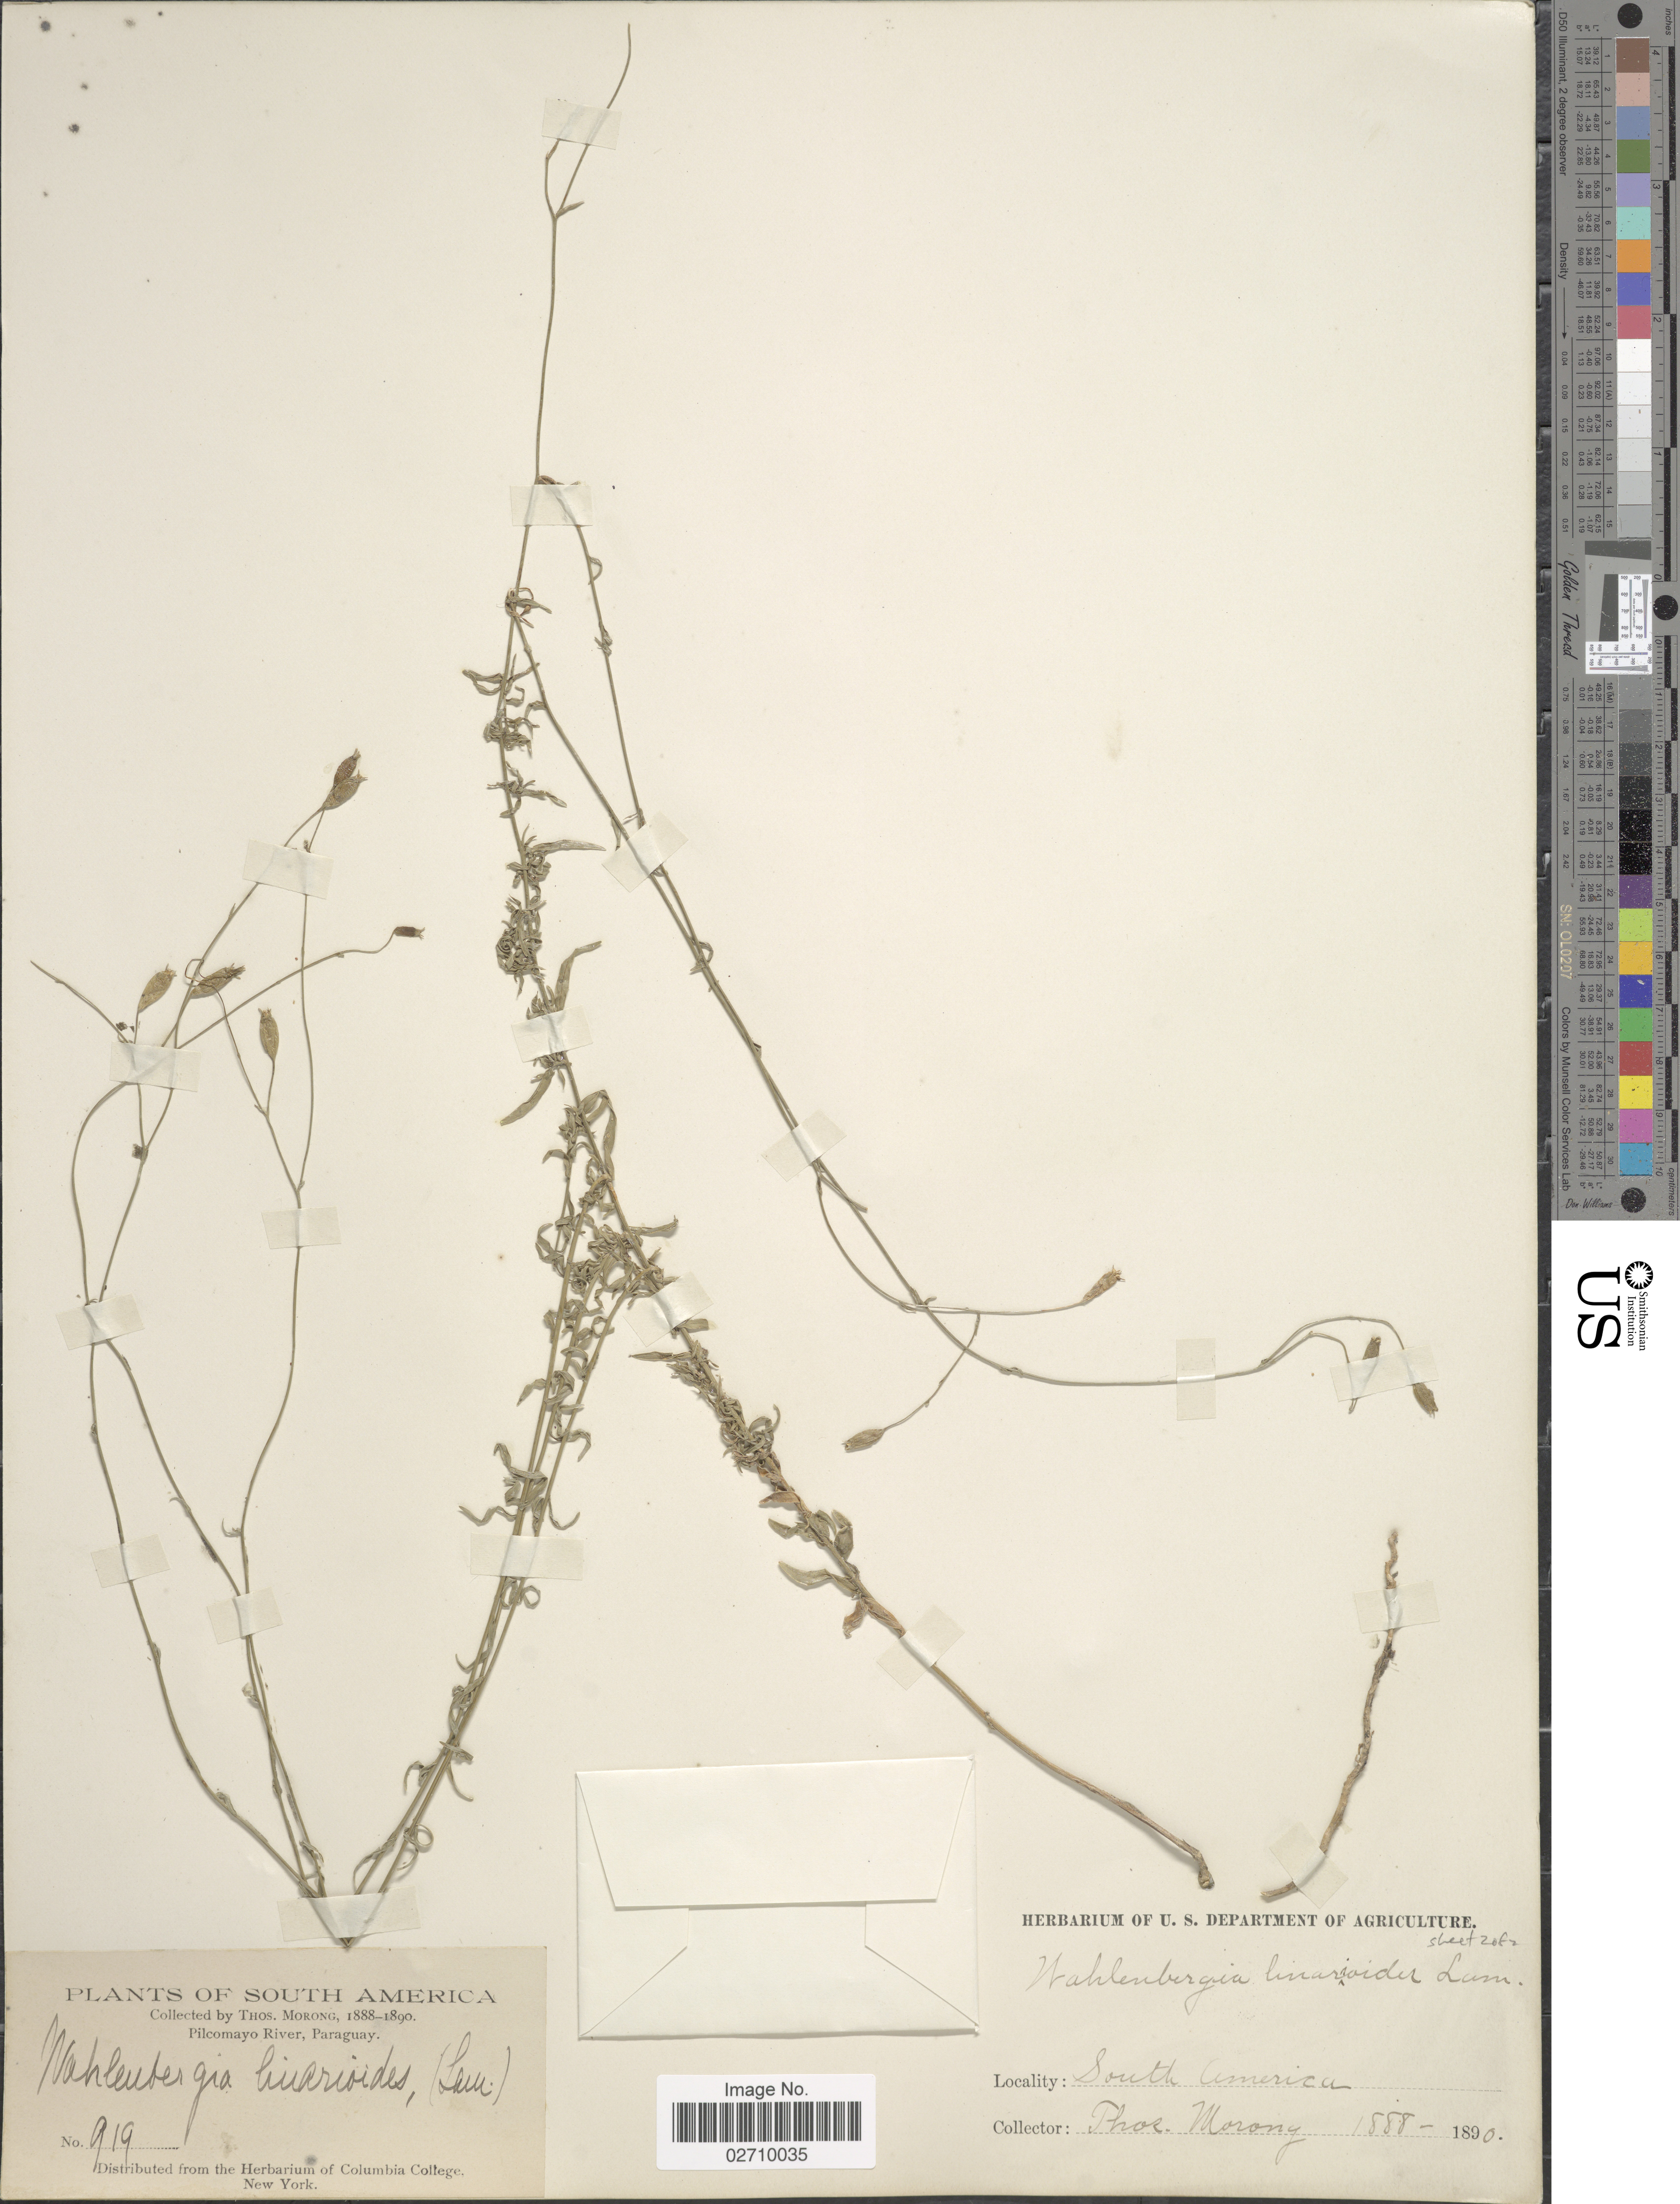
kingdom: Plantae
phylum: Tracheophyta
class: Magnoliopsida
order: Asterales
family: Campanulaceae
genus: Wahlenbergia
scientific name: Wahlenbergia linarioides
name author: (Lam.) A. DC.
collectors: ex herb. T. Morong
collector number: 919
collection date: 1888/1890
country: Paraguay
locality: Pilcomayo River